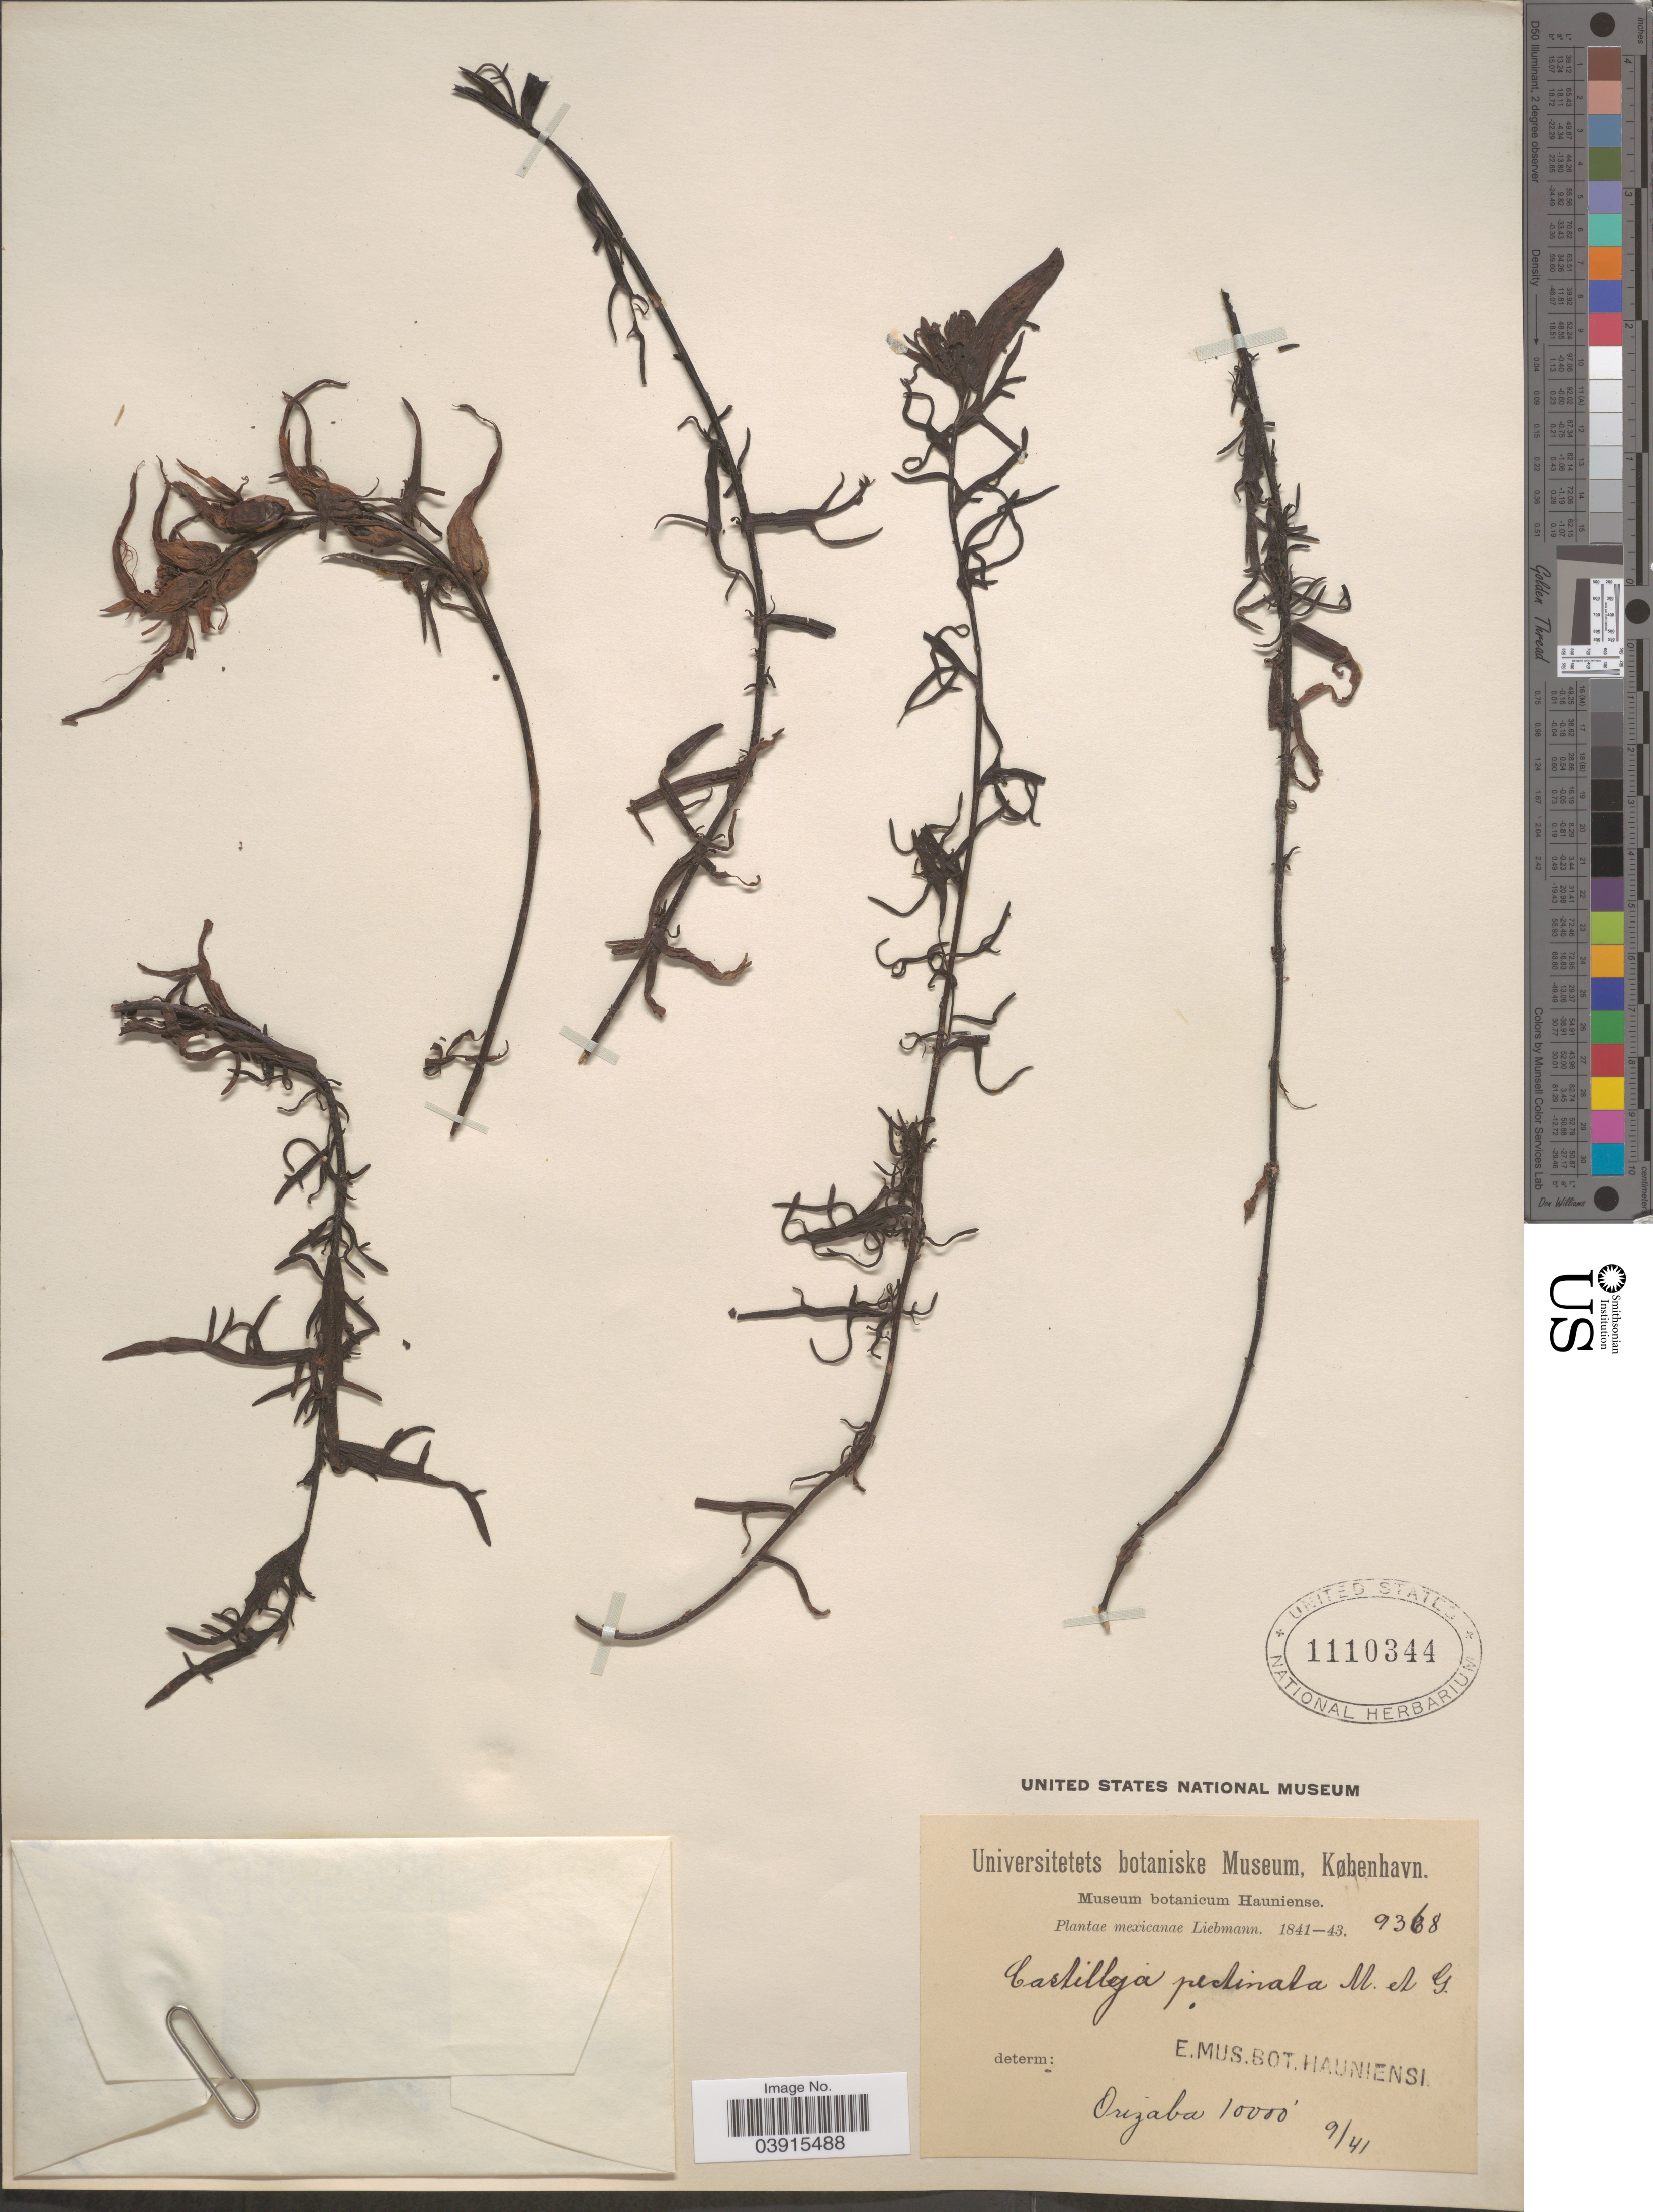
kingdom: Plantae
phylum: Tracheophyta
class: Magnoliopsida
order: Lamiales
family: Orobanchaceae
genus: Castilleja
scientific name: Castilleja pectinata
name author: M. Martens & Galeotti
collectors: Liebmann, --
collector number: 9368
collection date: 1841-09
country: Mexico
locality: Orizaba.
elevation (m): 3048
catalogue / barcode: US 1110344